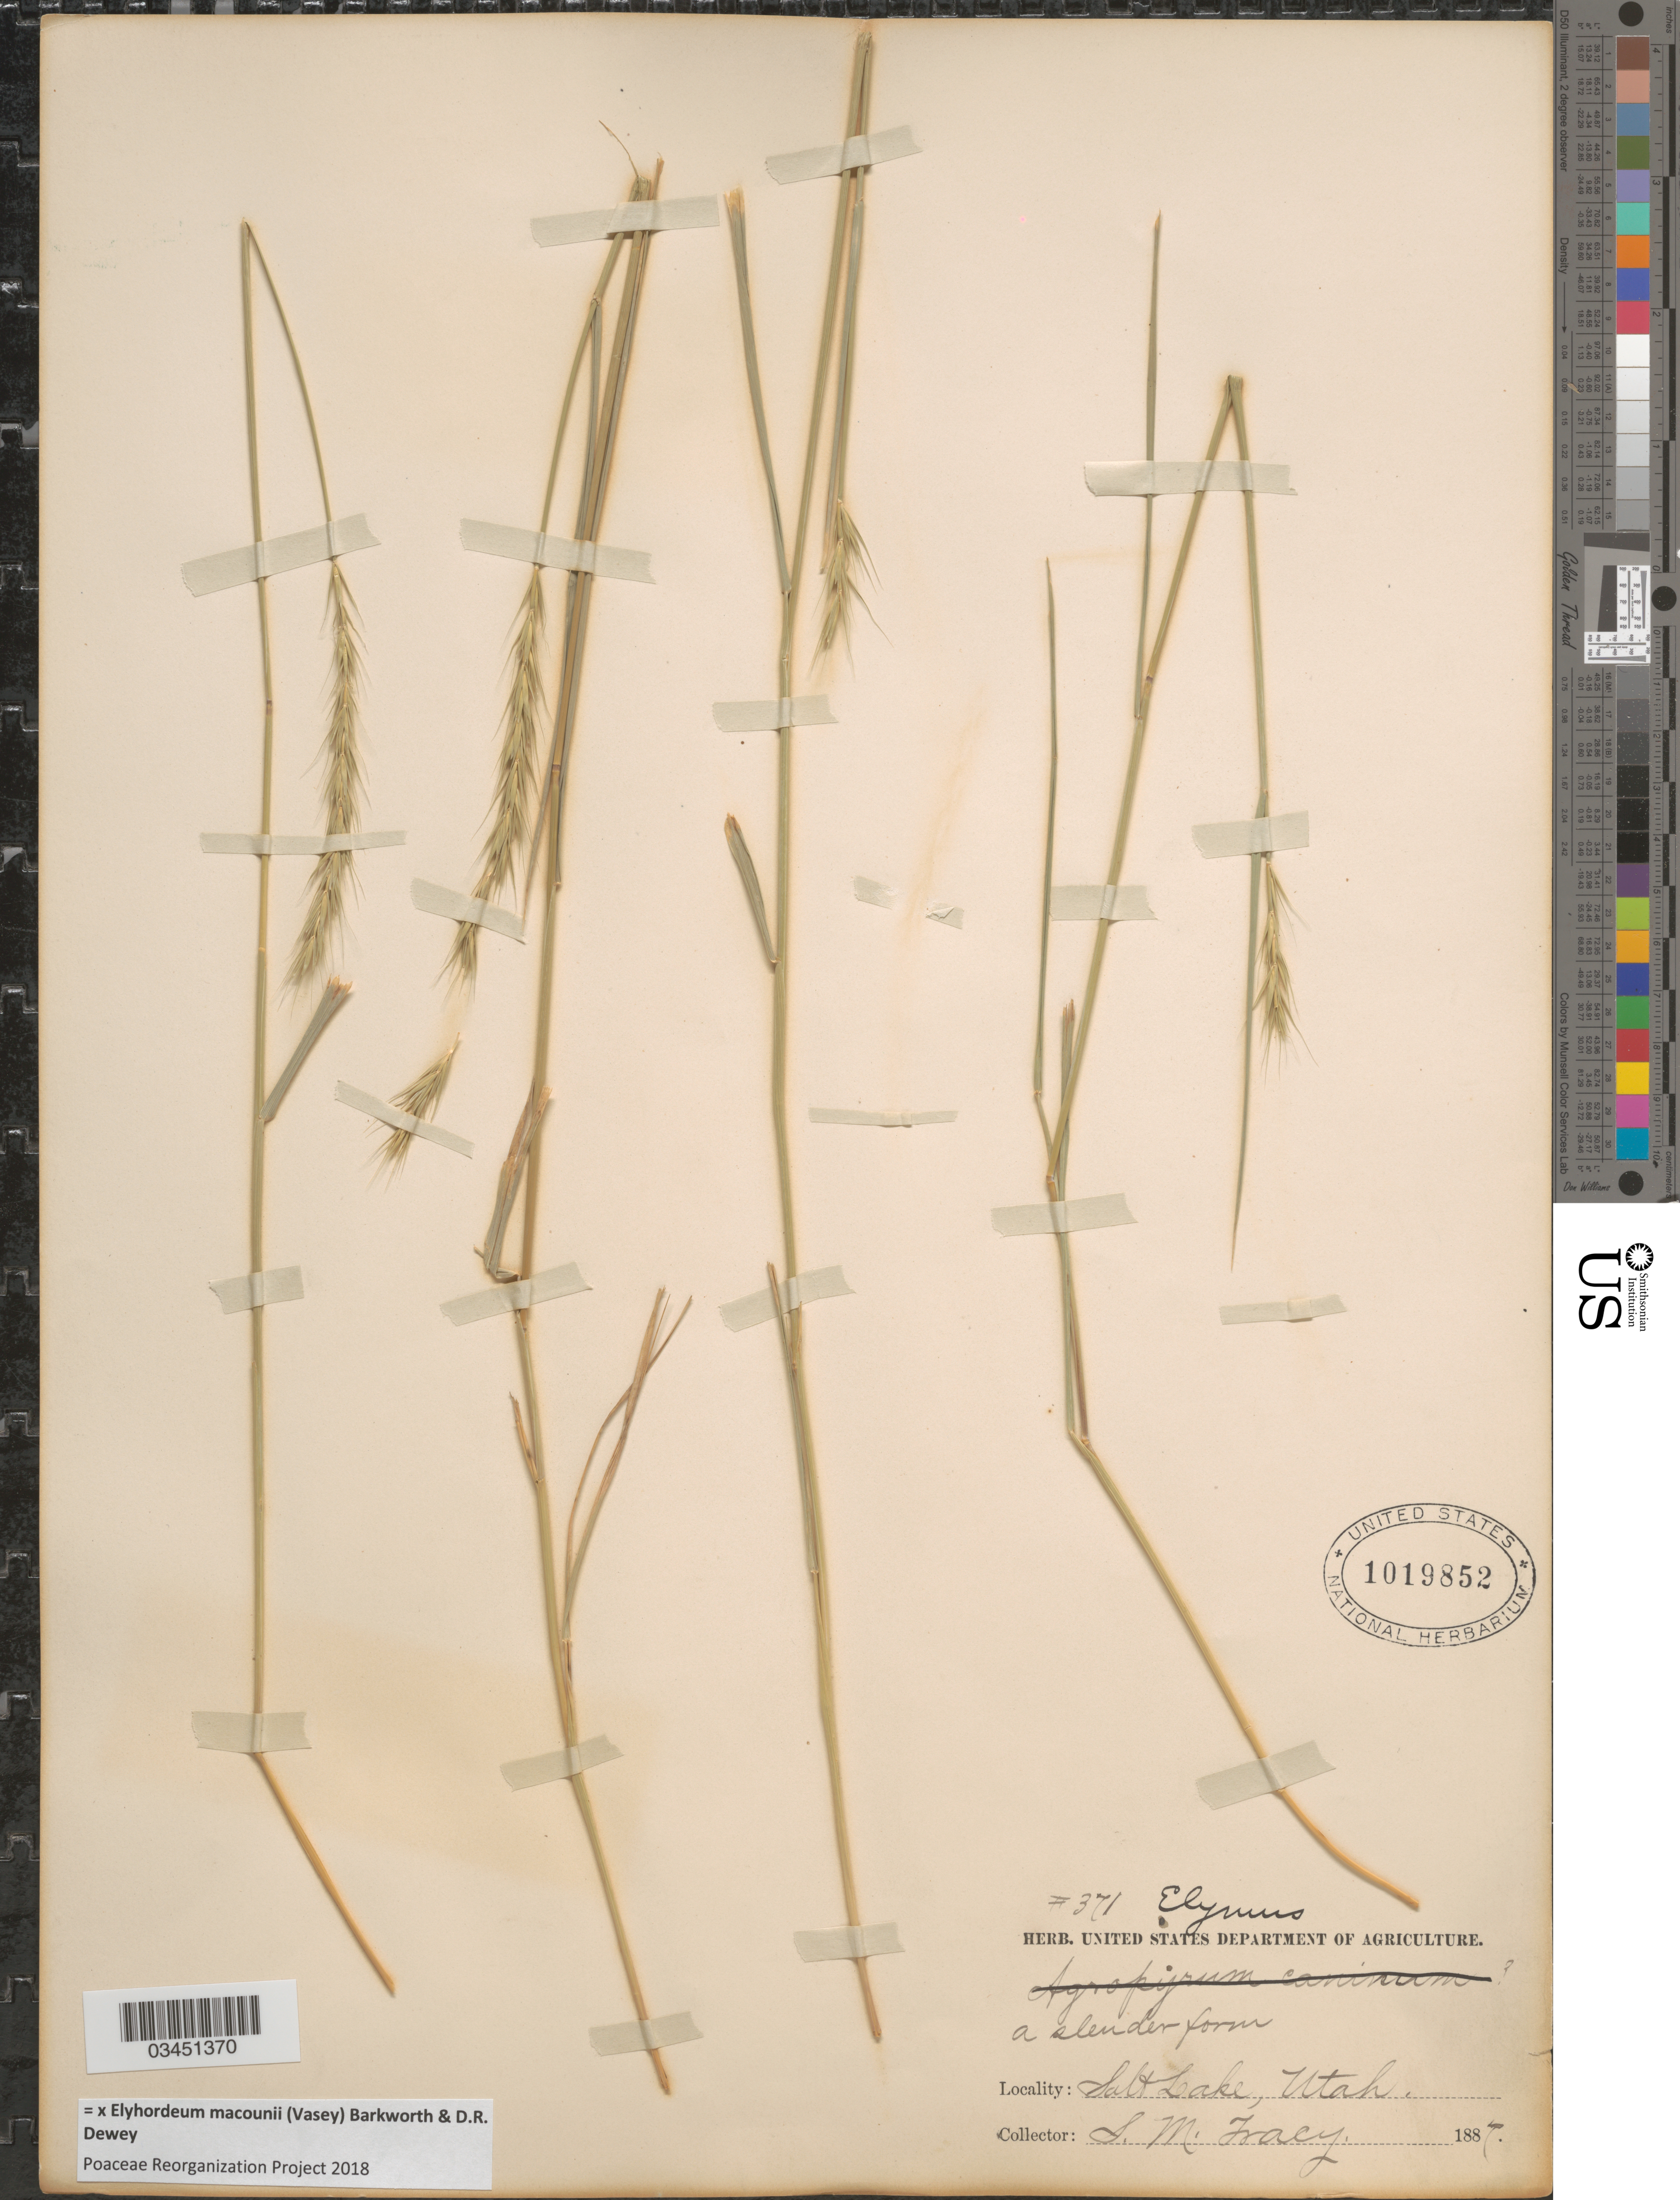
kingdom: Plantae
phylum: Tracheophyta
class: Liliopsida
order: Poales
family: Poaceae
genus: Elyhordeum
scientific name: x Elyhordeum macounii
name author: (Vasey) Barkworth & Dewey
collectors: S. M. Tracy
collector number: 371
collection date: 1887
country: United States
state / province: Utah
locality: Salt Lake.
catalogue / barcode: US 1019852